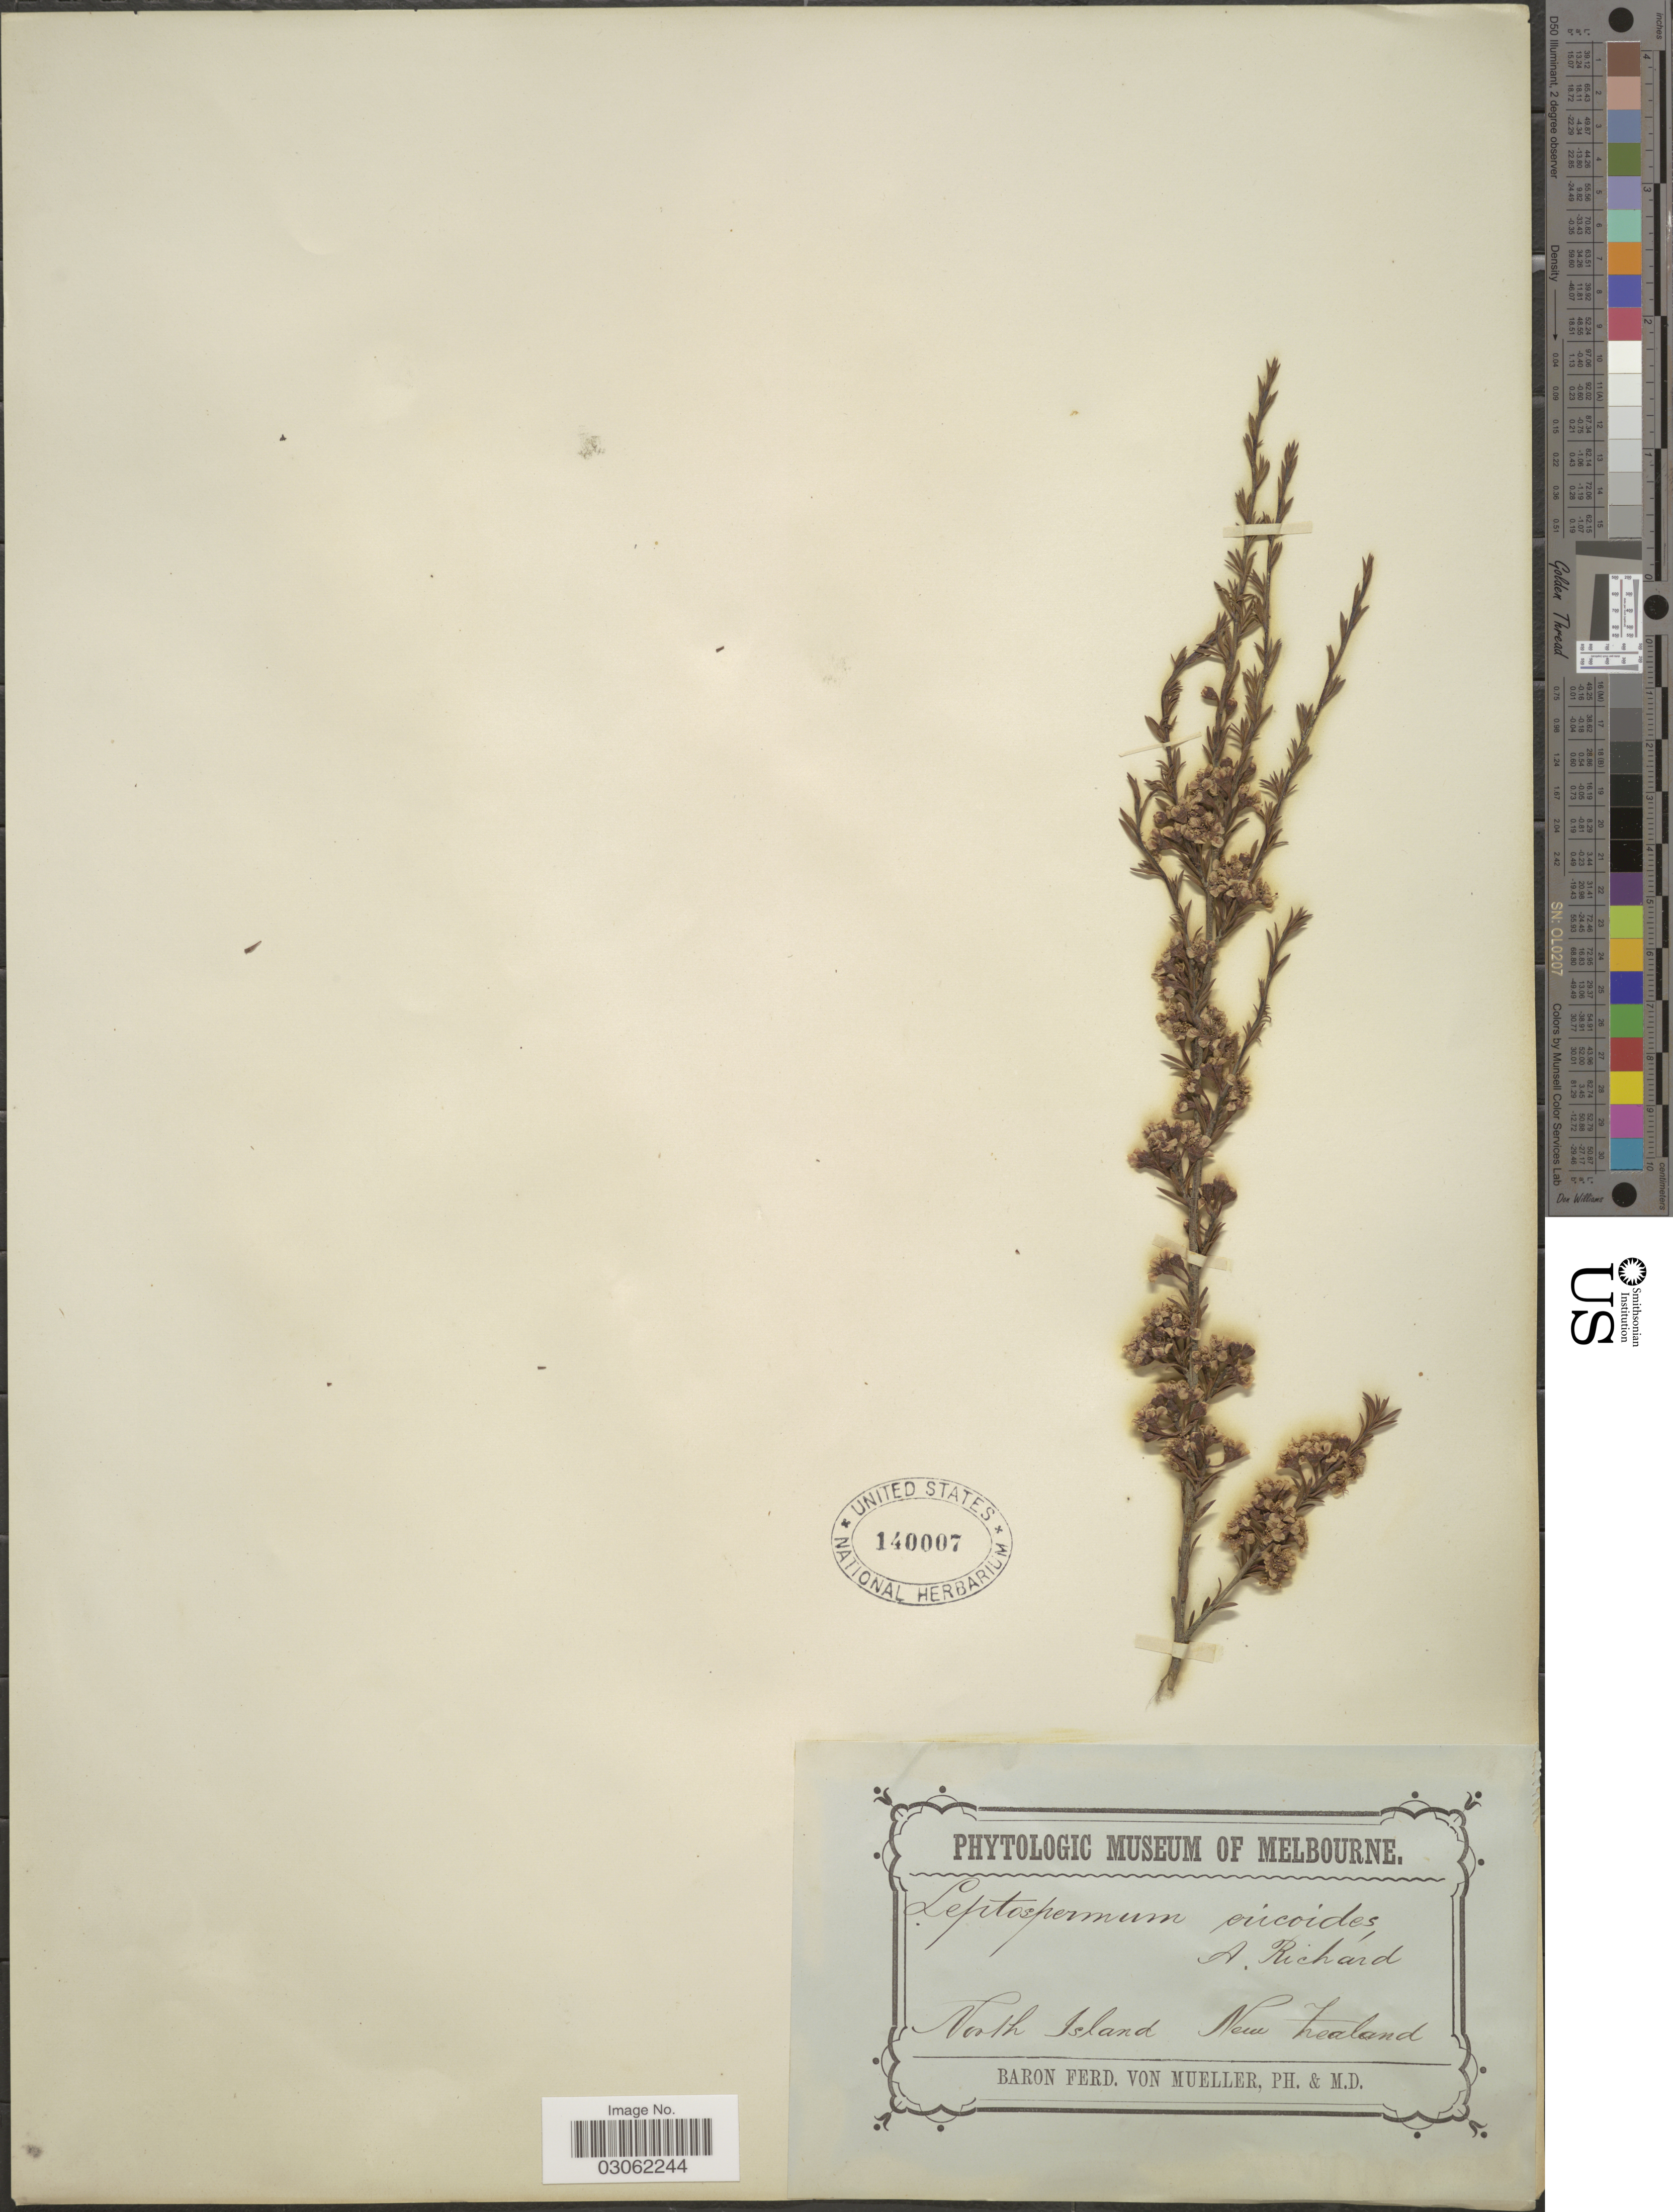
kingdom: Plantae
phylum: Tracheophyta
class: Magnoliopsida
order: Myrtales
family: Myrtaceae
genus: Kunzea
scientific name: Kunzea sp.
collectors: F. Mueller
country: New Zealand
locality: North Island.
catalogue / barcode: US 140007